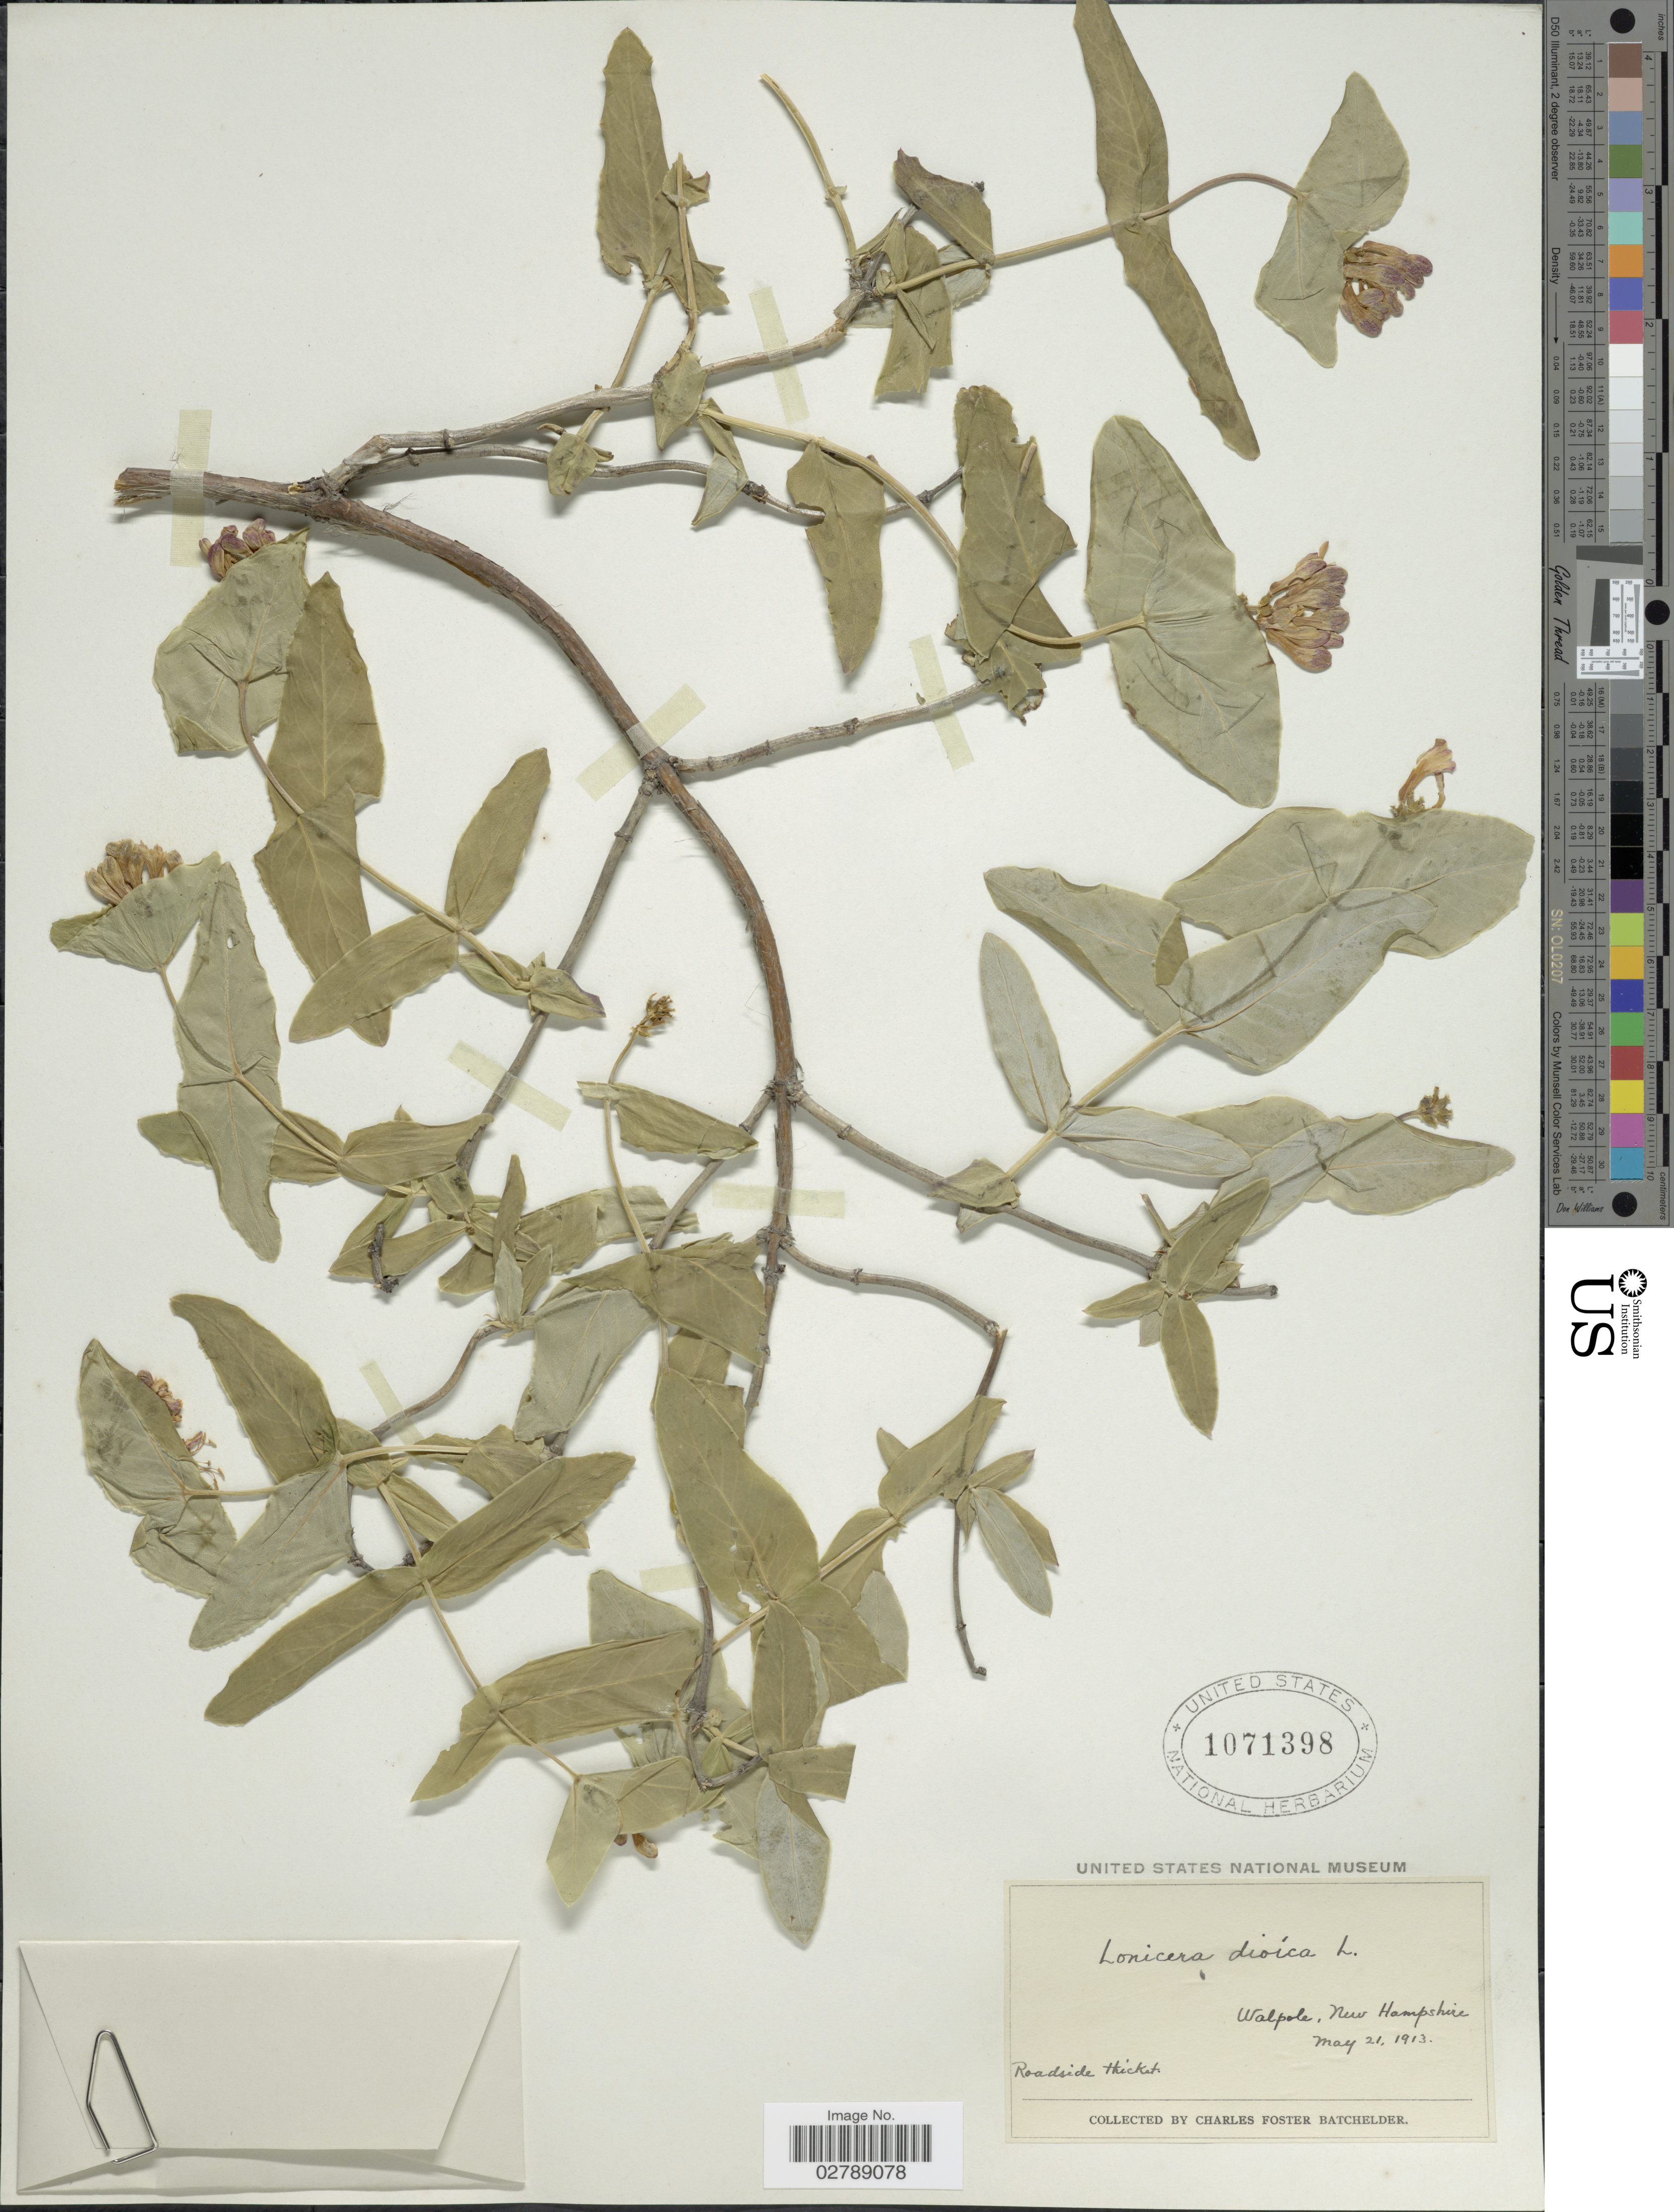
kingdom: Plantae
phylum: Tracheophyta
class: Magnoliopsida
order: Dipsacales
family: Caprifoliaceae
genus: Lonicera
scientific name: Lonicera dioica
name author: L.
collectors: C. Batchelder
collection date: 1913-05-21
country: United States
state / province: New Hampshire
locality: Walpole.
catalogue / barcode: US 1071398